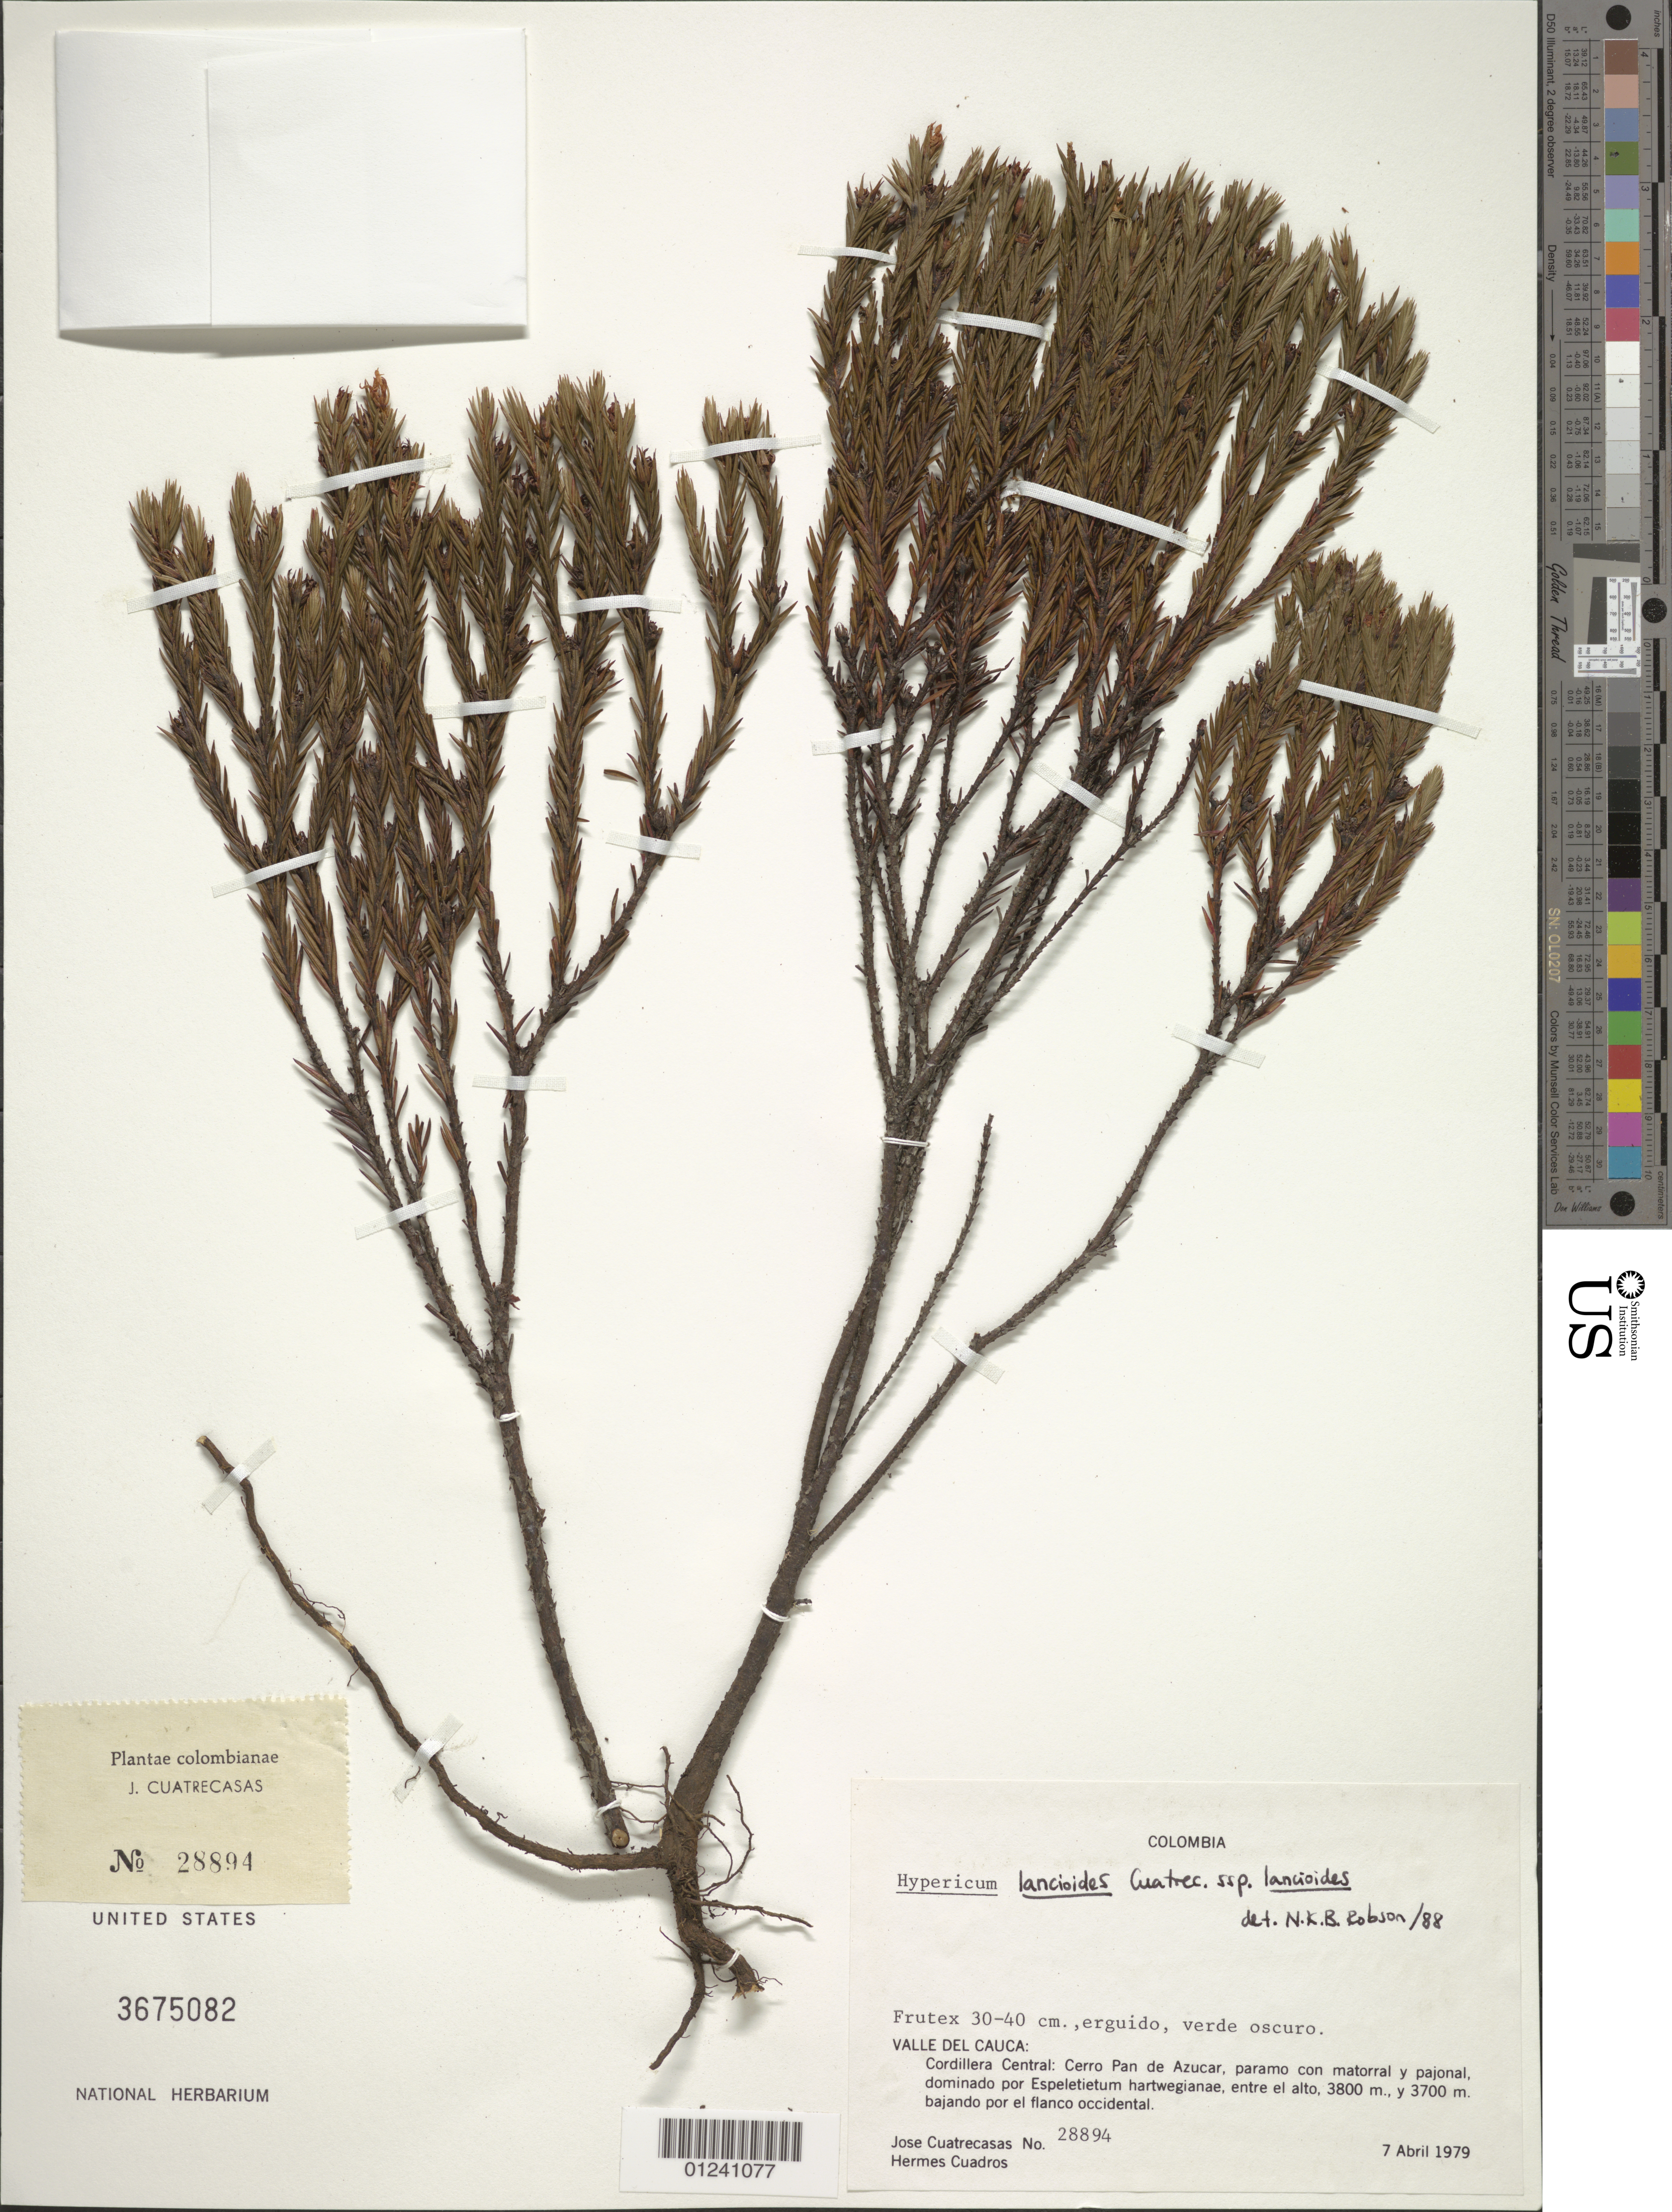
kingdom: Plantae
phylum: Tracheophyta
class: Magnoliopsida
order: Malpighiales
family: Hypericaceae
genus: Hypericum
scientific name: Hypericum lancioides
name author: Cuatrec.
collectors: J. Cuatrecasas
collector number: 28894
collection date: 1979-04-07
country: Colombia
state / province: Valle del Cauca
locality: Cordillera Central: Cerro Pan de Azucar, paramo con matorral y pajonal, dominado por Espeletietum hartwegianae, entre el alto, bajando por el flanco occidental.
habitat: erguido, verde oscuro.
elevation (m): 3800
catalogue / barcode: US 3675082